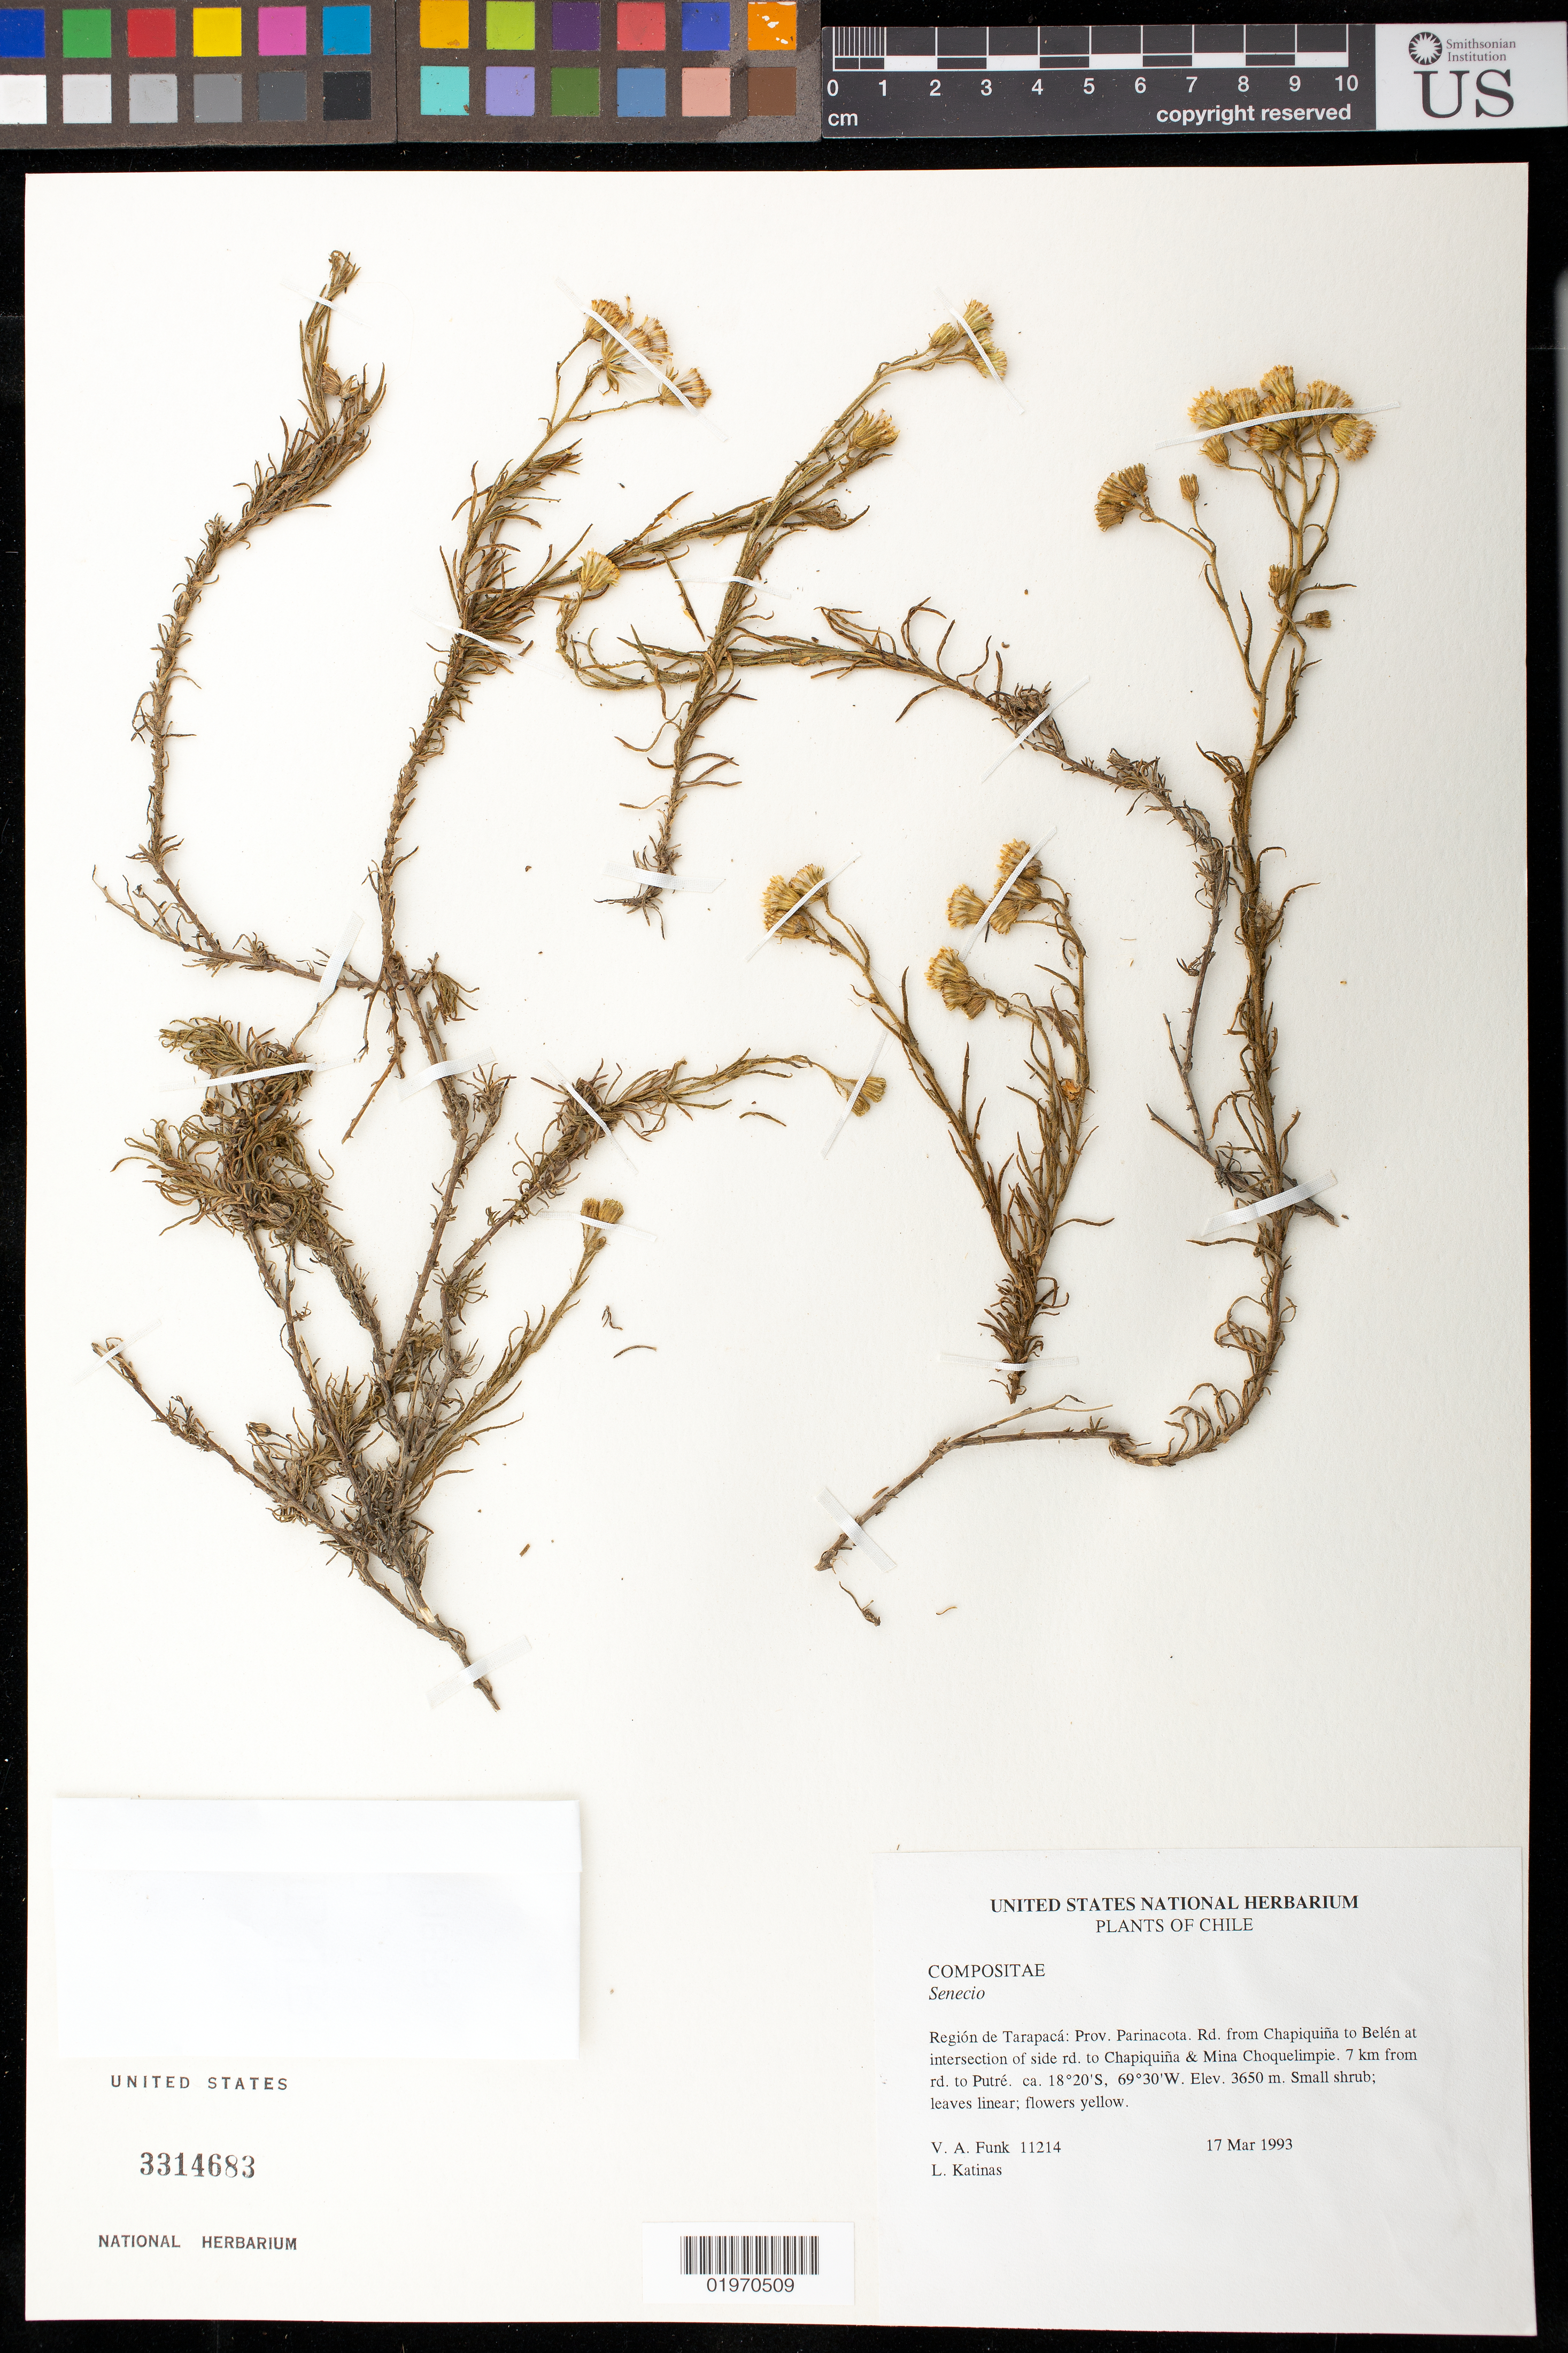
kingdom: Plantae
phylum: Tracheophyta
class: Magnoliopsida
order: Asterales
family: Asteraceae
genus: Senecio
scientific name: Senecio sp.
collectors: V. Funk & L. Katinas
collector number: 11214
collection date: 1993-03-17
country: Chile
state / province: Tarapacá (I)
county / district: Parinacota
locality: Road from Chapiquiña to Belén intersection of side road to Chapiquiña & Mina Choquelimpie. 7 km from rd. to Putré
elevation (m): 3650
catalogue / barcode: US 3314683